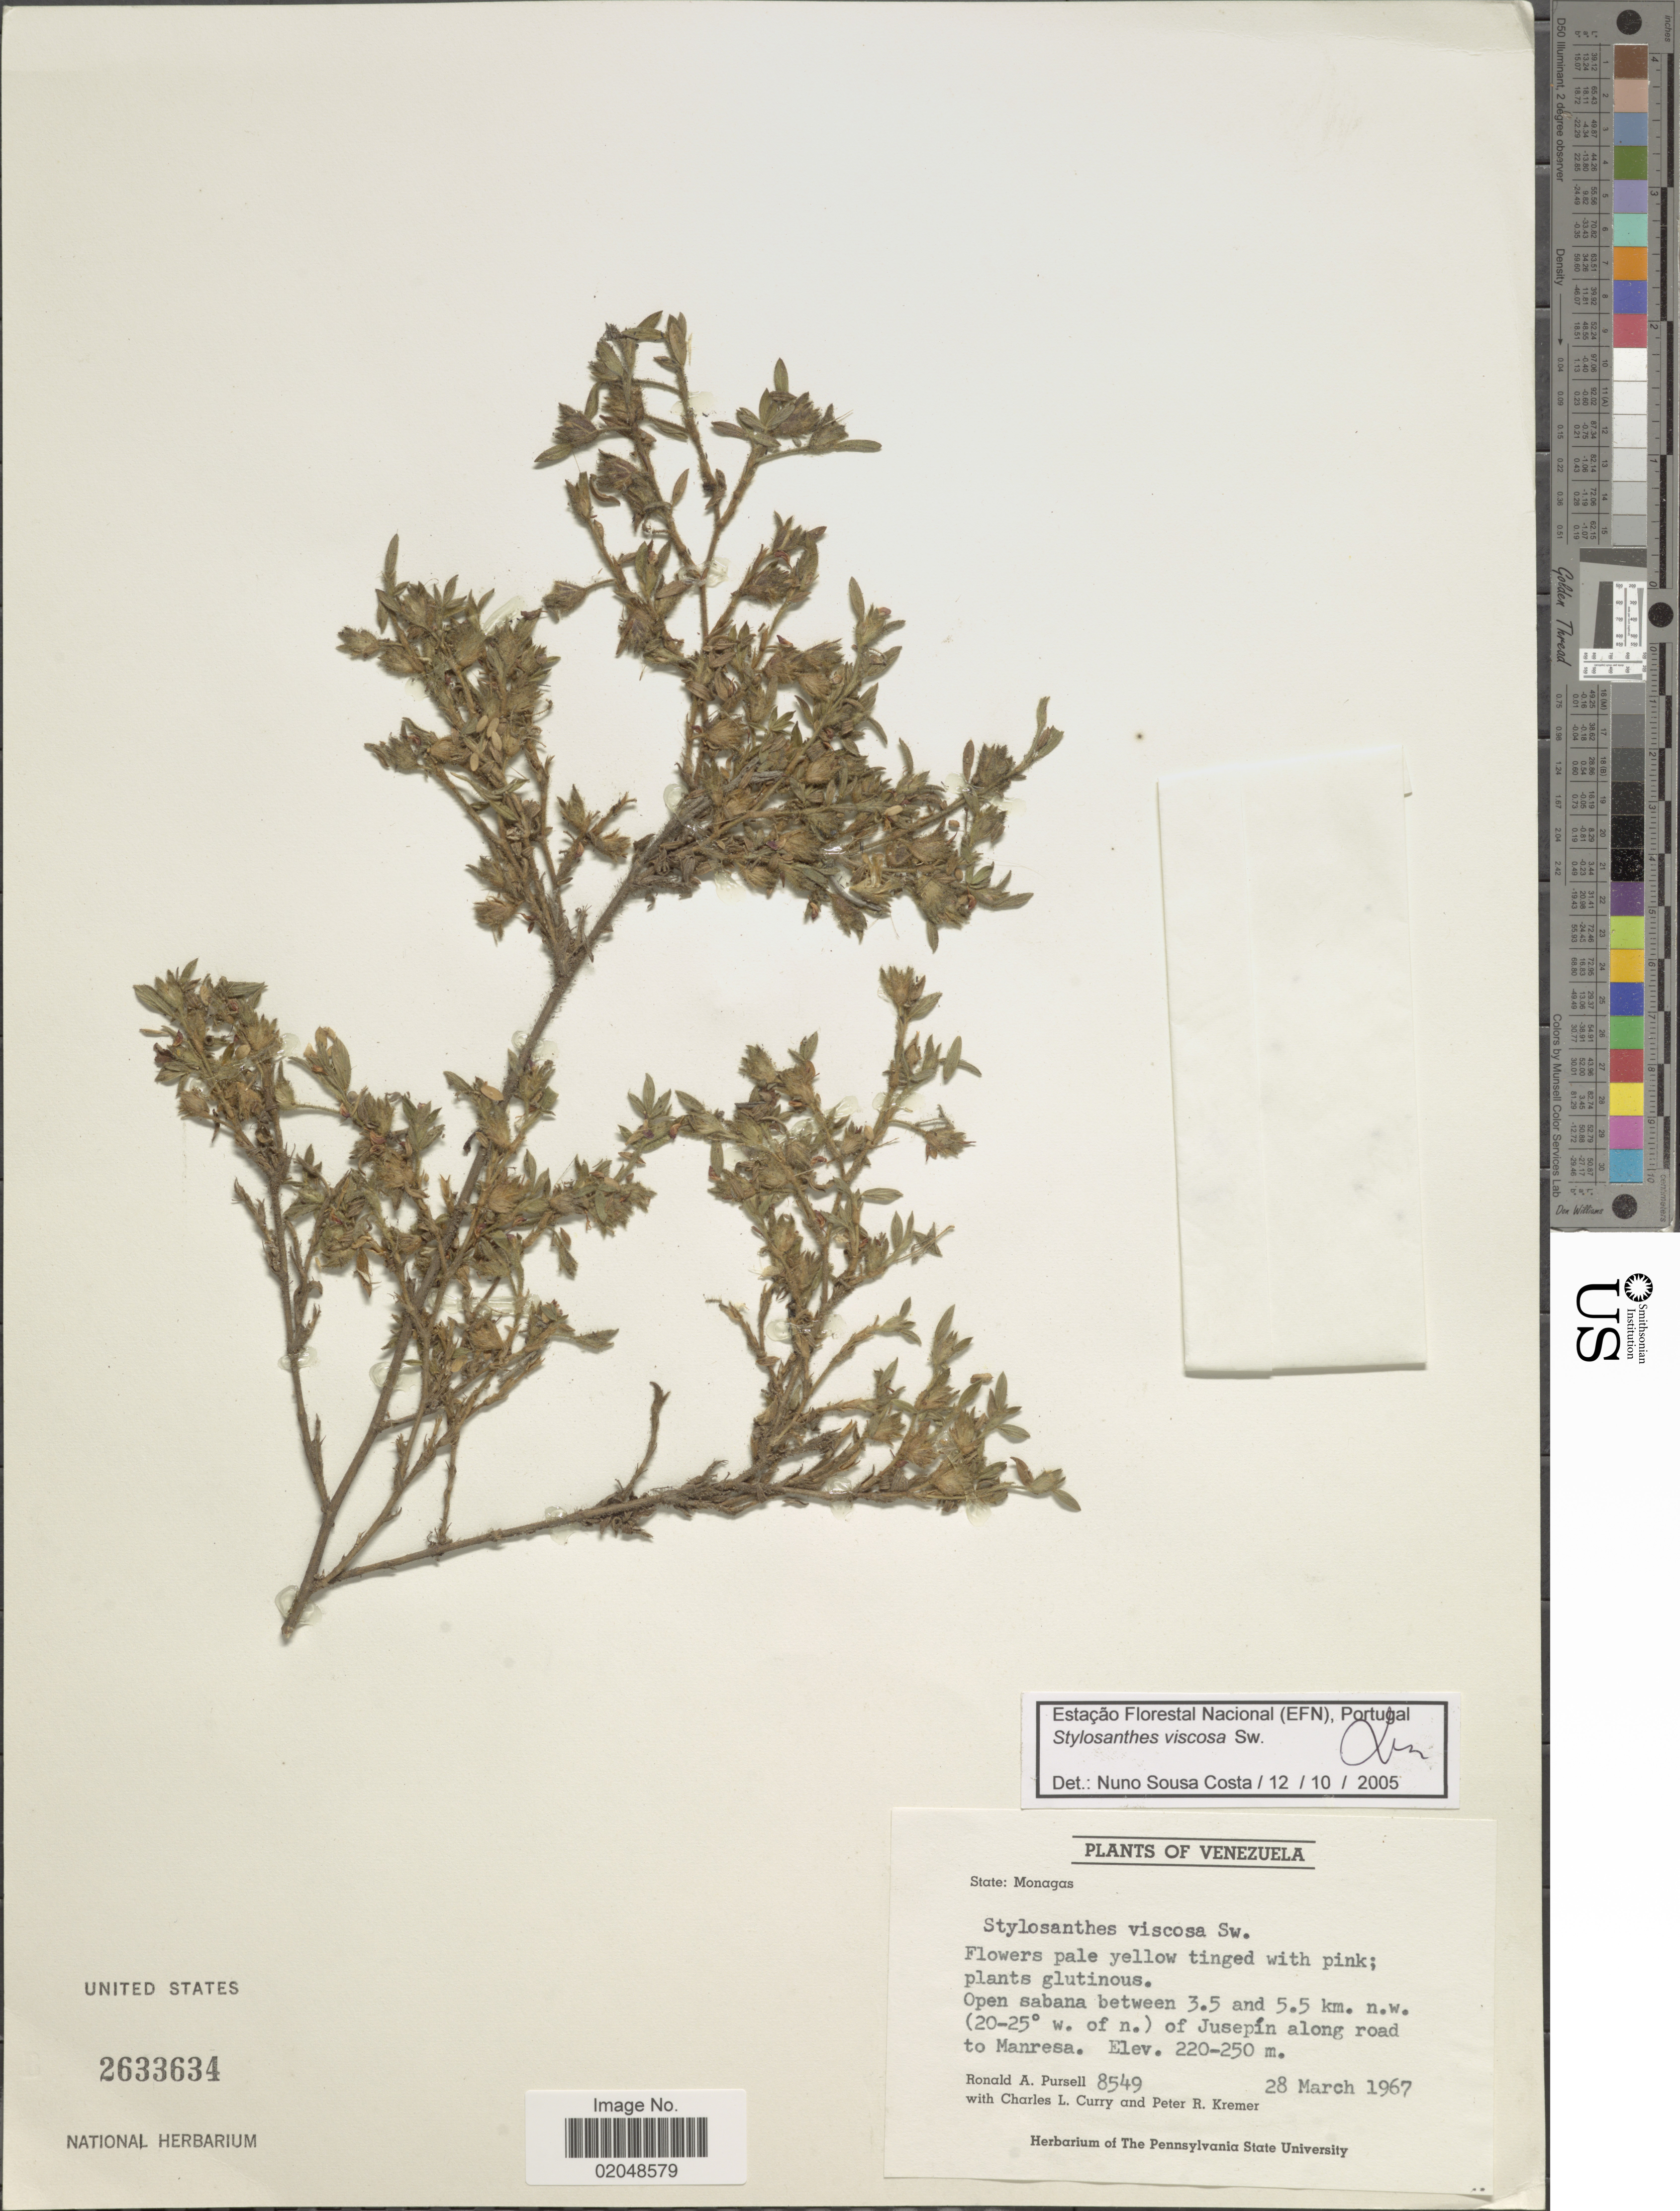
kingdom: Plantae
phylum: Tracheophyta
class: Magnoliopsida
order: Fabales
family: Fabaceae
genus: Stylosanthes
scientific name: Stylosanthes viscosa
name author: Sw.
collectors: R. A. Pursell, C. L. Curry & P. Kremer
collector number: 8549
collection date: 1967-03-28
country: Venezuela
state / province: Monagas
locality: Open sabana between 3.5 and 5.5 km. n.w. of Jusepin along road to Manresa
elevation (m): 220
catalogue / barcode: US 2633634